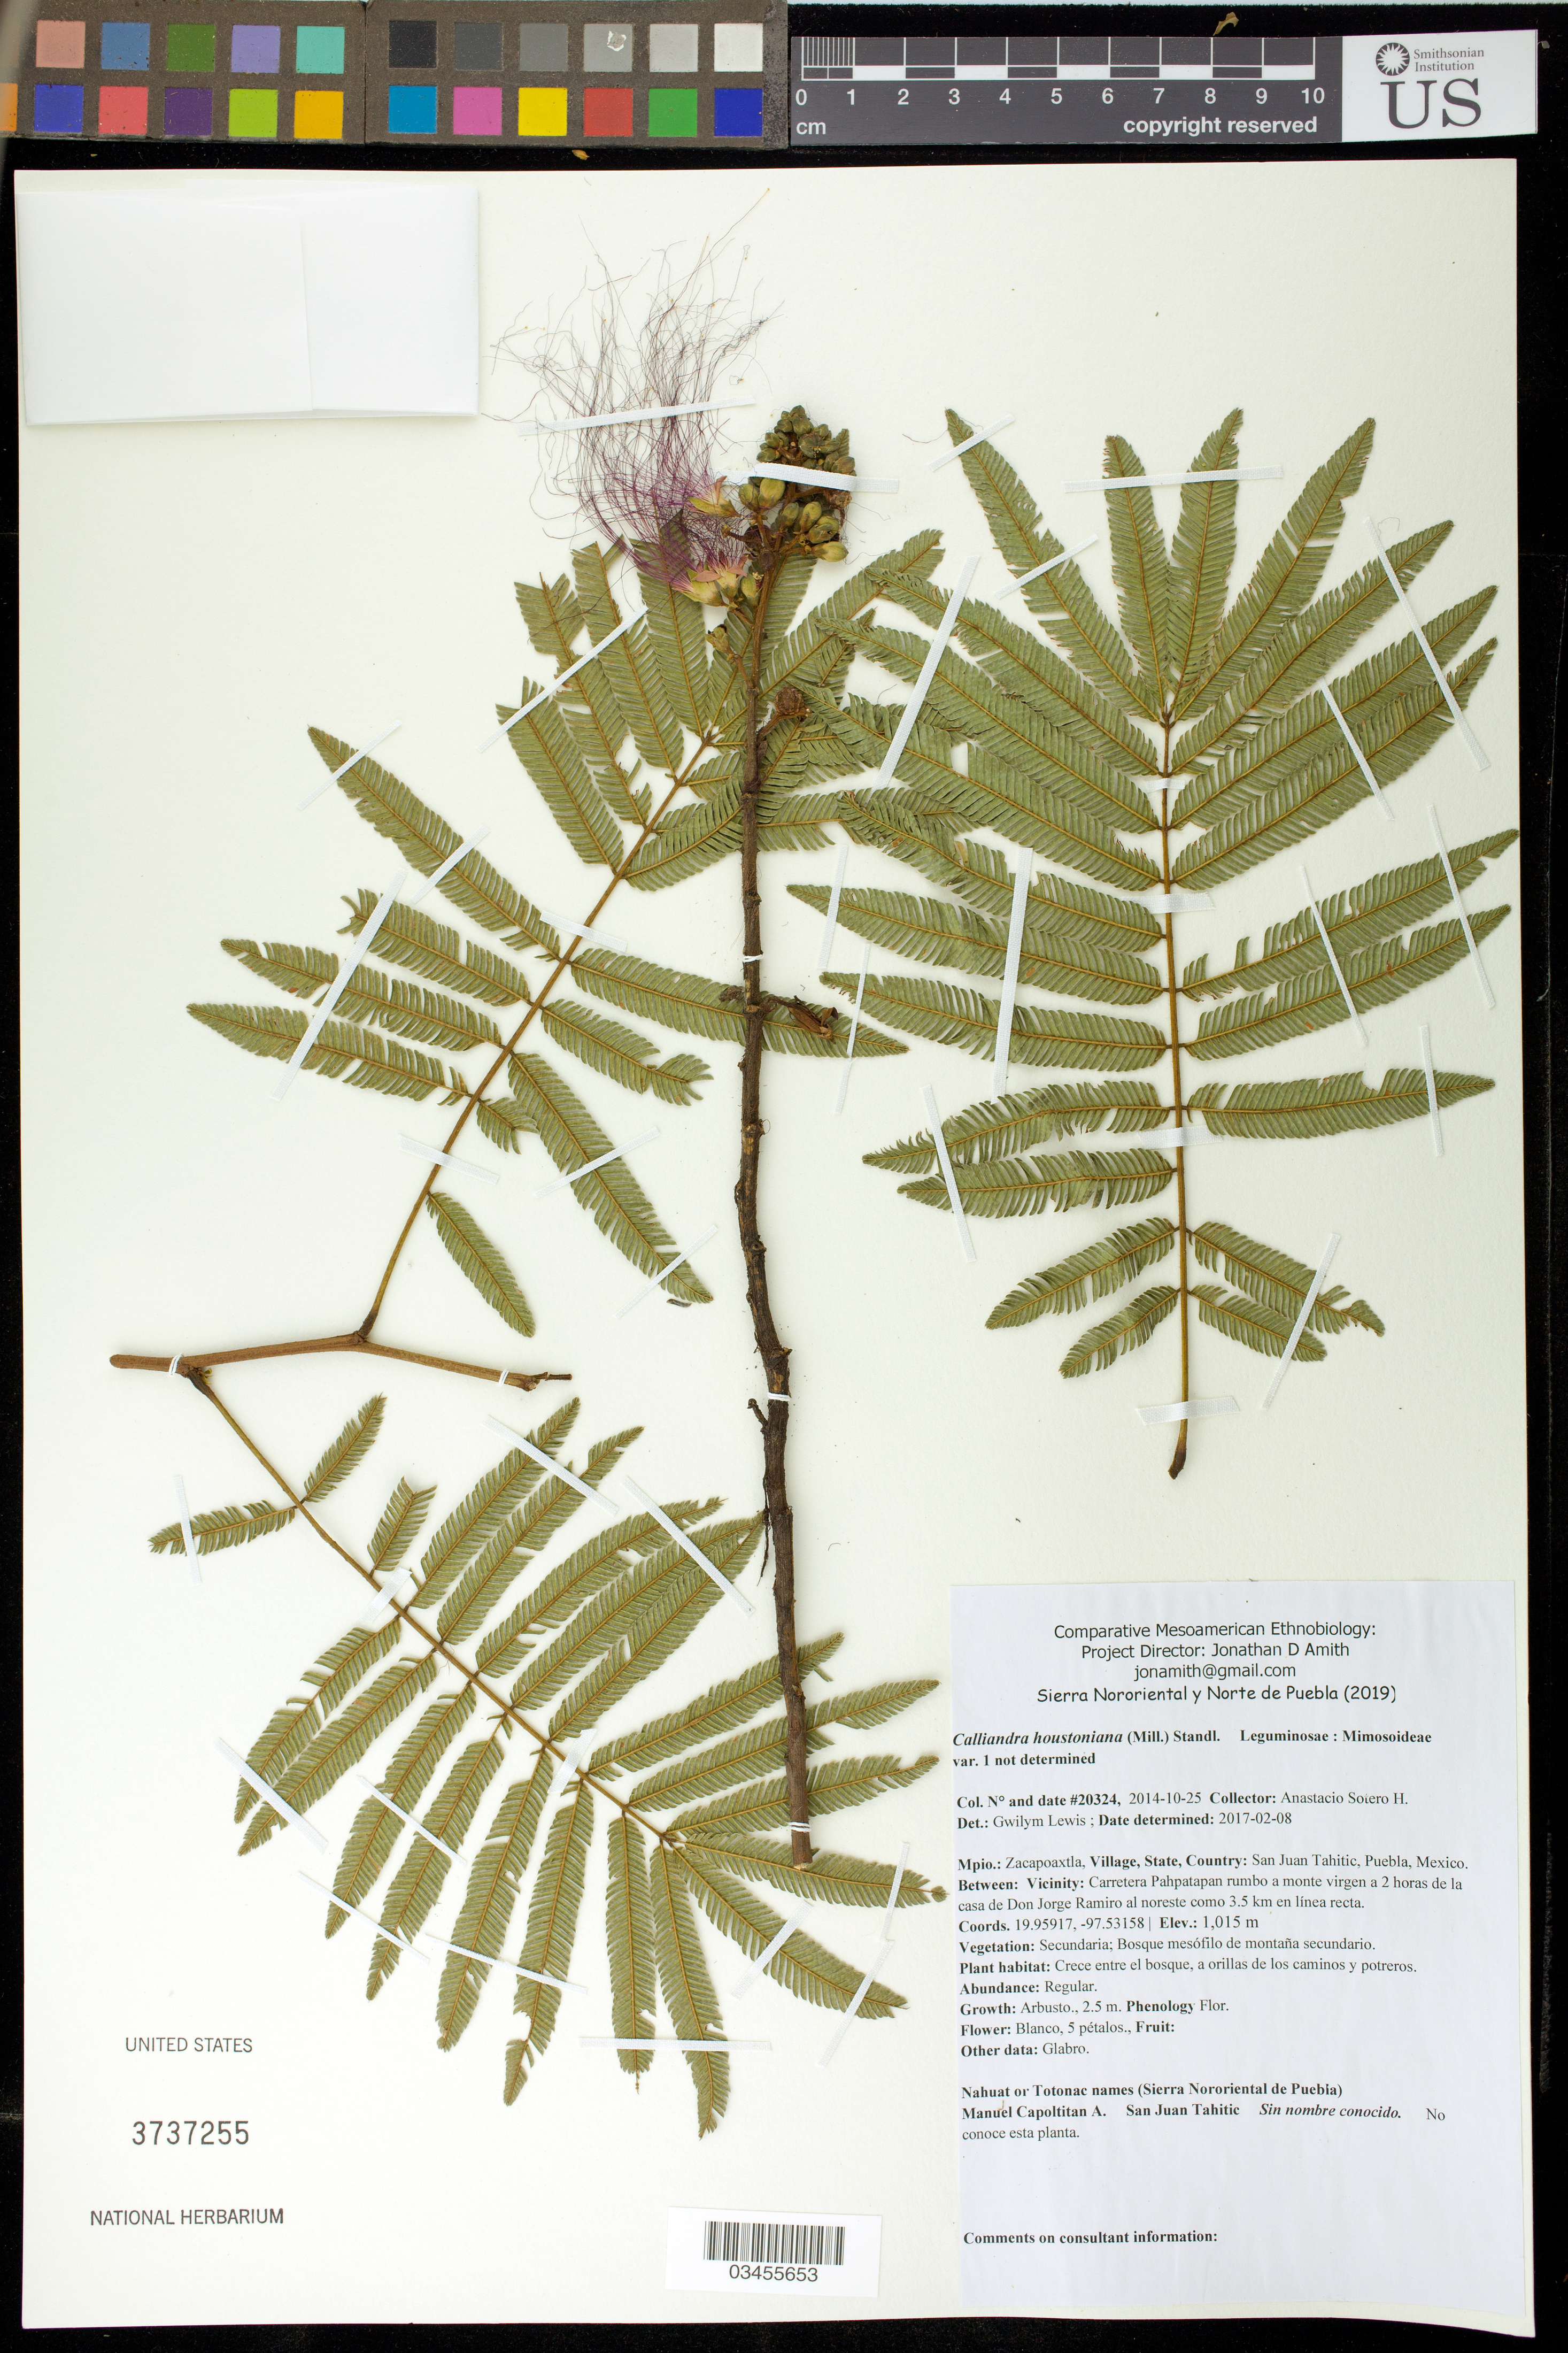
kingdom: Plantae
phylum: Tracheophyta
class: Magnoliopsida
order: Fabales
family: Fabaceae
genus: Calliandra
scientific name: Calliandra houstoniana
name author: (Mill.) Standl.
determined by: Lewis, G.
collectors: Canek Ledesma C. & A. Sotero H.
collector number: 20324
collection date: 2014-10-25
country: México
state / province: Puebla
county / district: Zacapoaxtla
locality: PUEBLO: San Juan Tahitic; LOCALIDAD EXACTA: Carretera Pahpatapan rumbo a monte virgen a 2 horas de la casa de Don Jorge Ramiro al noreste como 3.5 km en línea recta.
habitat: Bosque mesófilo de montaña secundario; crece entre el bosque, a orillas de los caminos y potreros.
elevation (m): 1015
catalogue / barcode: US 3737255